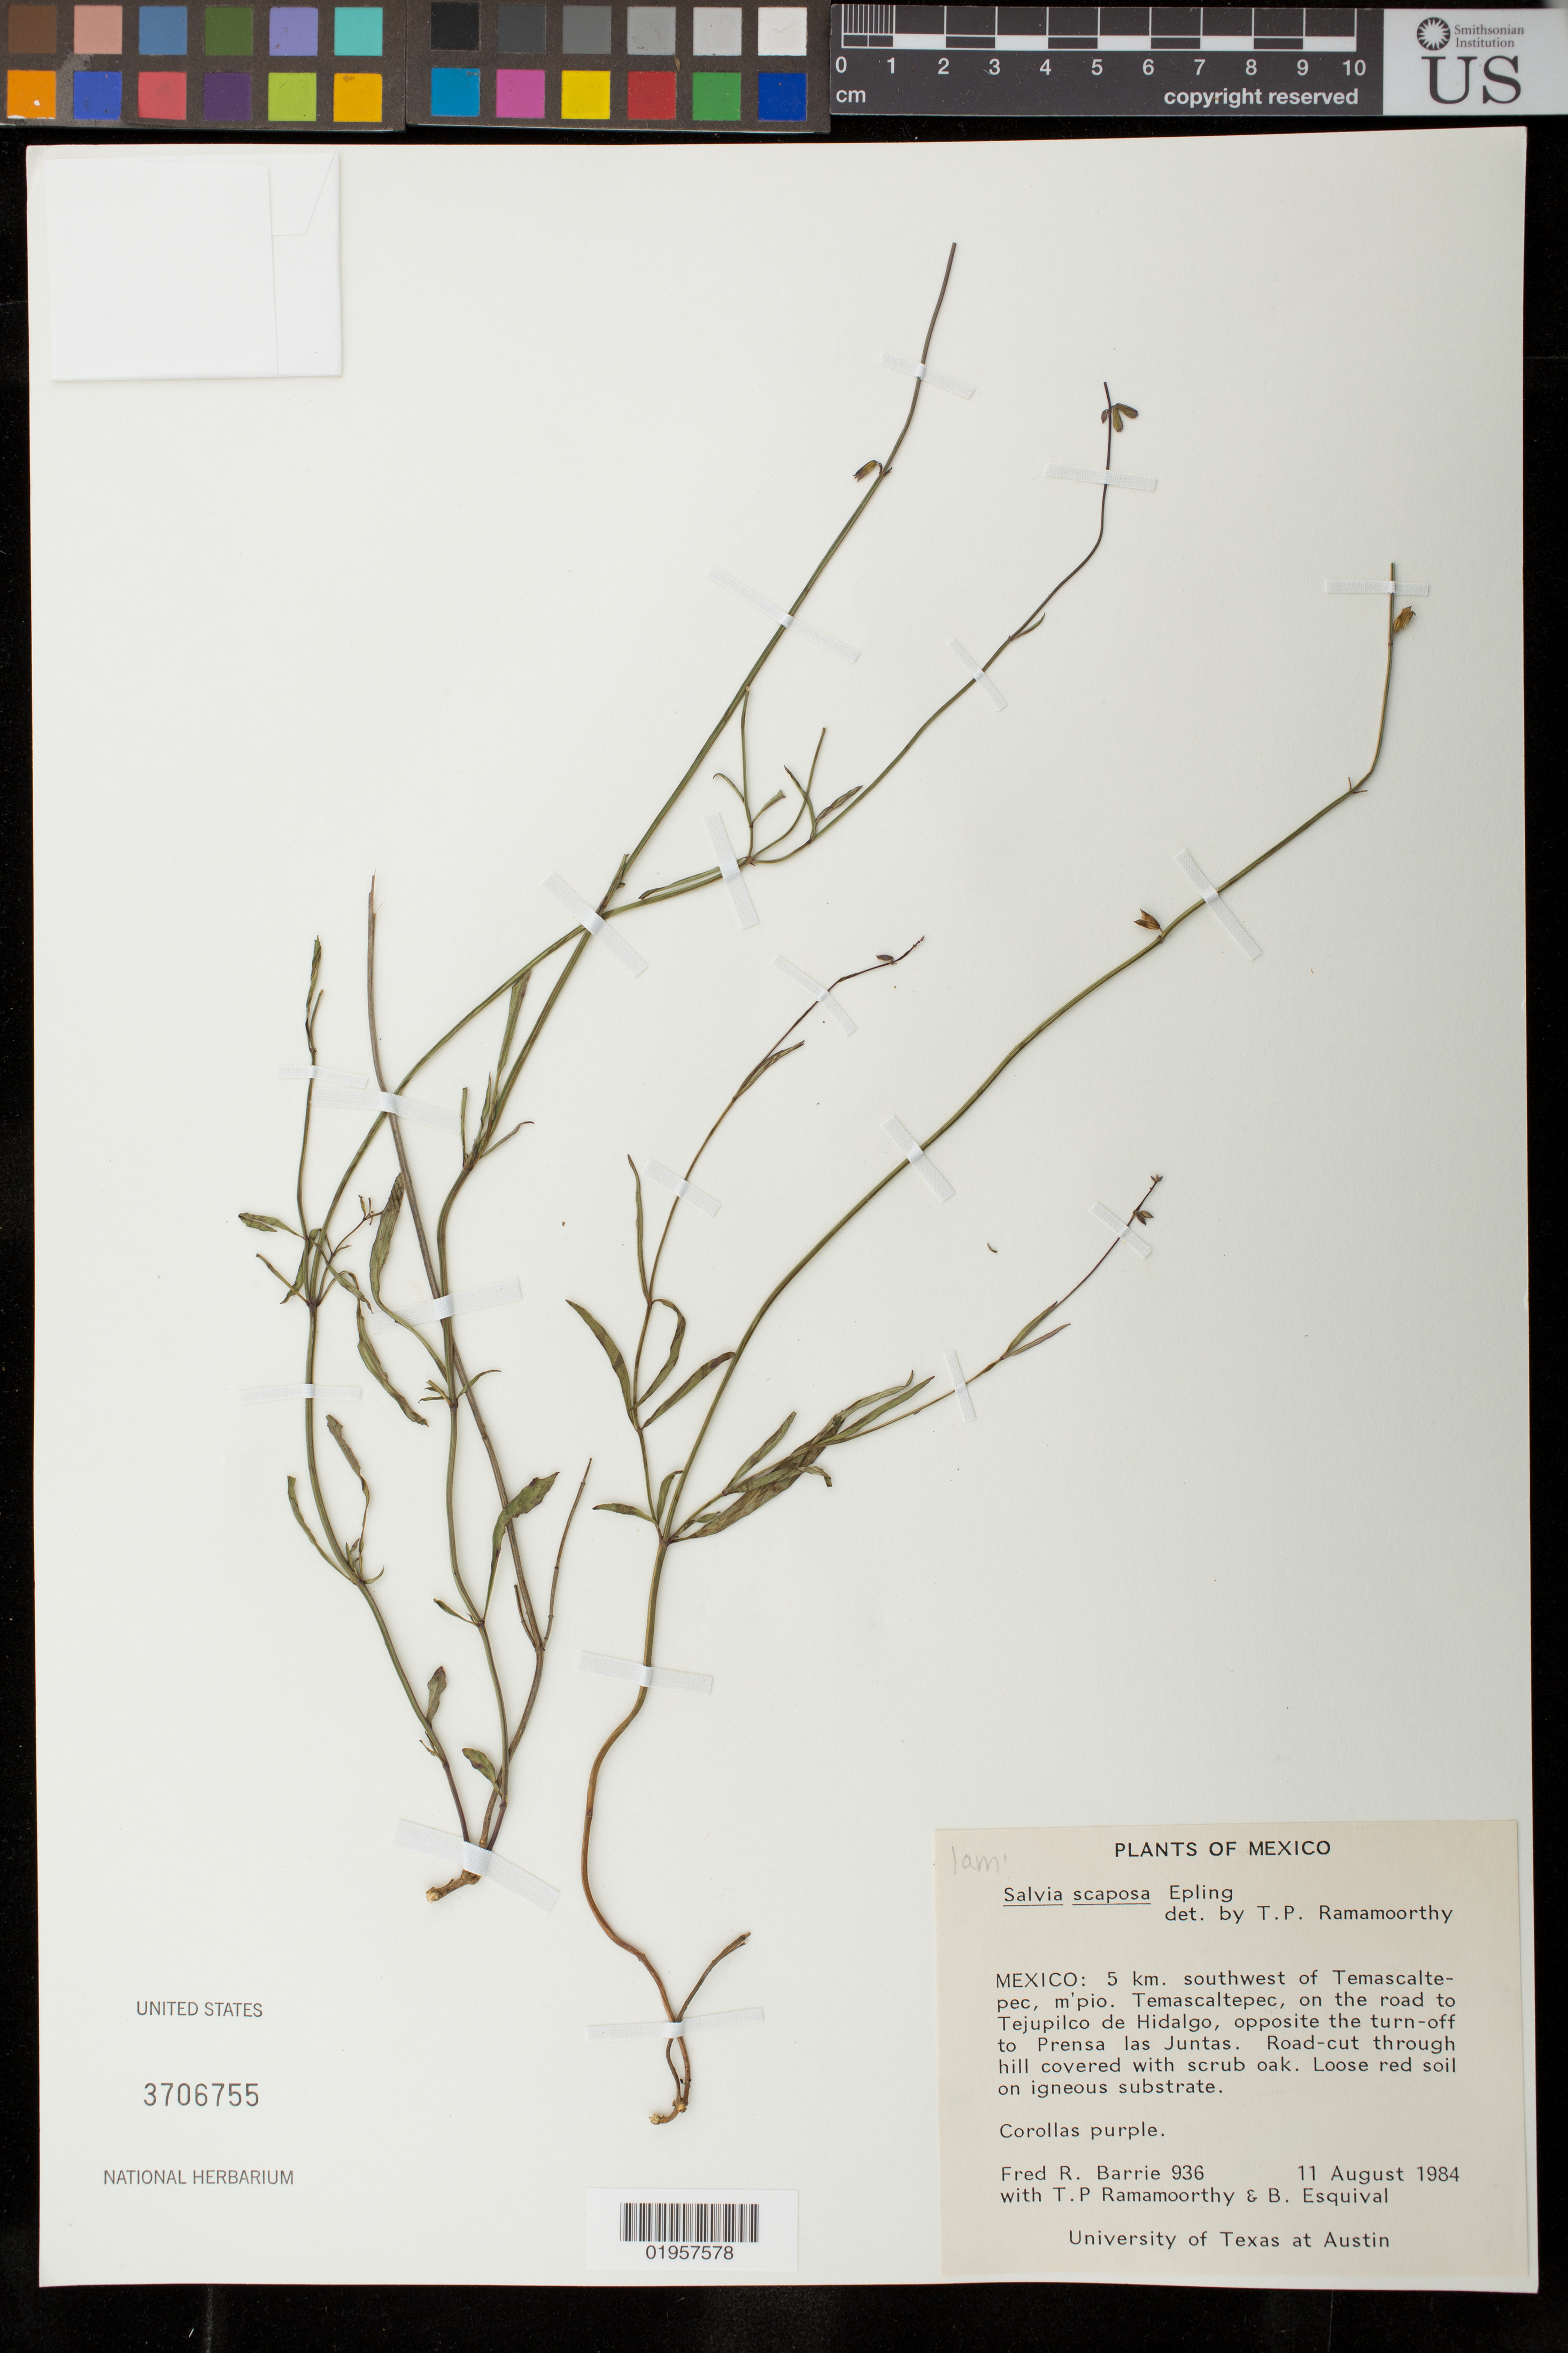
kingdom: Plantae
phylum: Tracheophyta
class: Magnoliopsida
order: Lamiales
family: Lamiaceae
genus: Salvia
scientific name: Salvia scaposa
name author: Epling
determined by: Ramamoorthy, T. P.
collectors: F. R. Barrie, T. P. Ramamoorthy & B. Esquival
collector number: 936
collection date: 1984-08-11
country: Mexico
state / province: México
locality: Mpio. Temascaltepec, 5 km SW of Temascaltepec, on road to Tejupilco de Hidalgo, opposite the turn-off to Prensa las Juntas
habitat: Road-cut through hill covered with scrub oak. Loose red soil on igneous substrate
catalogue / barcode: US 3706755